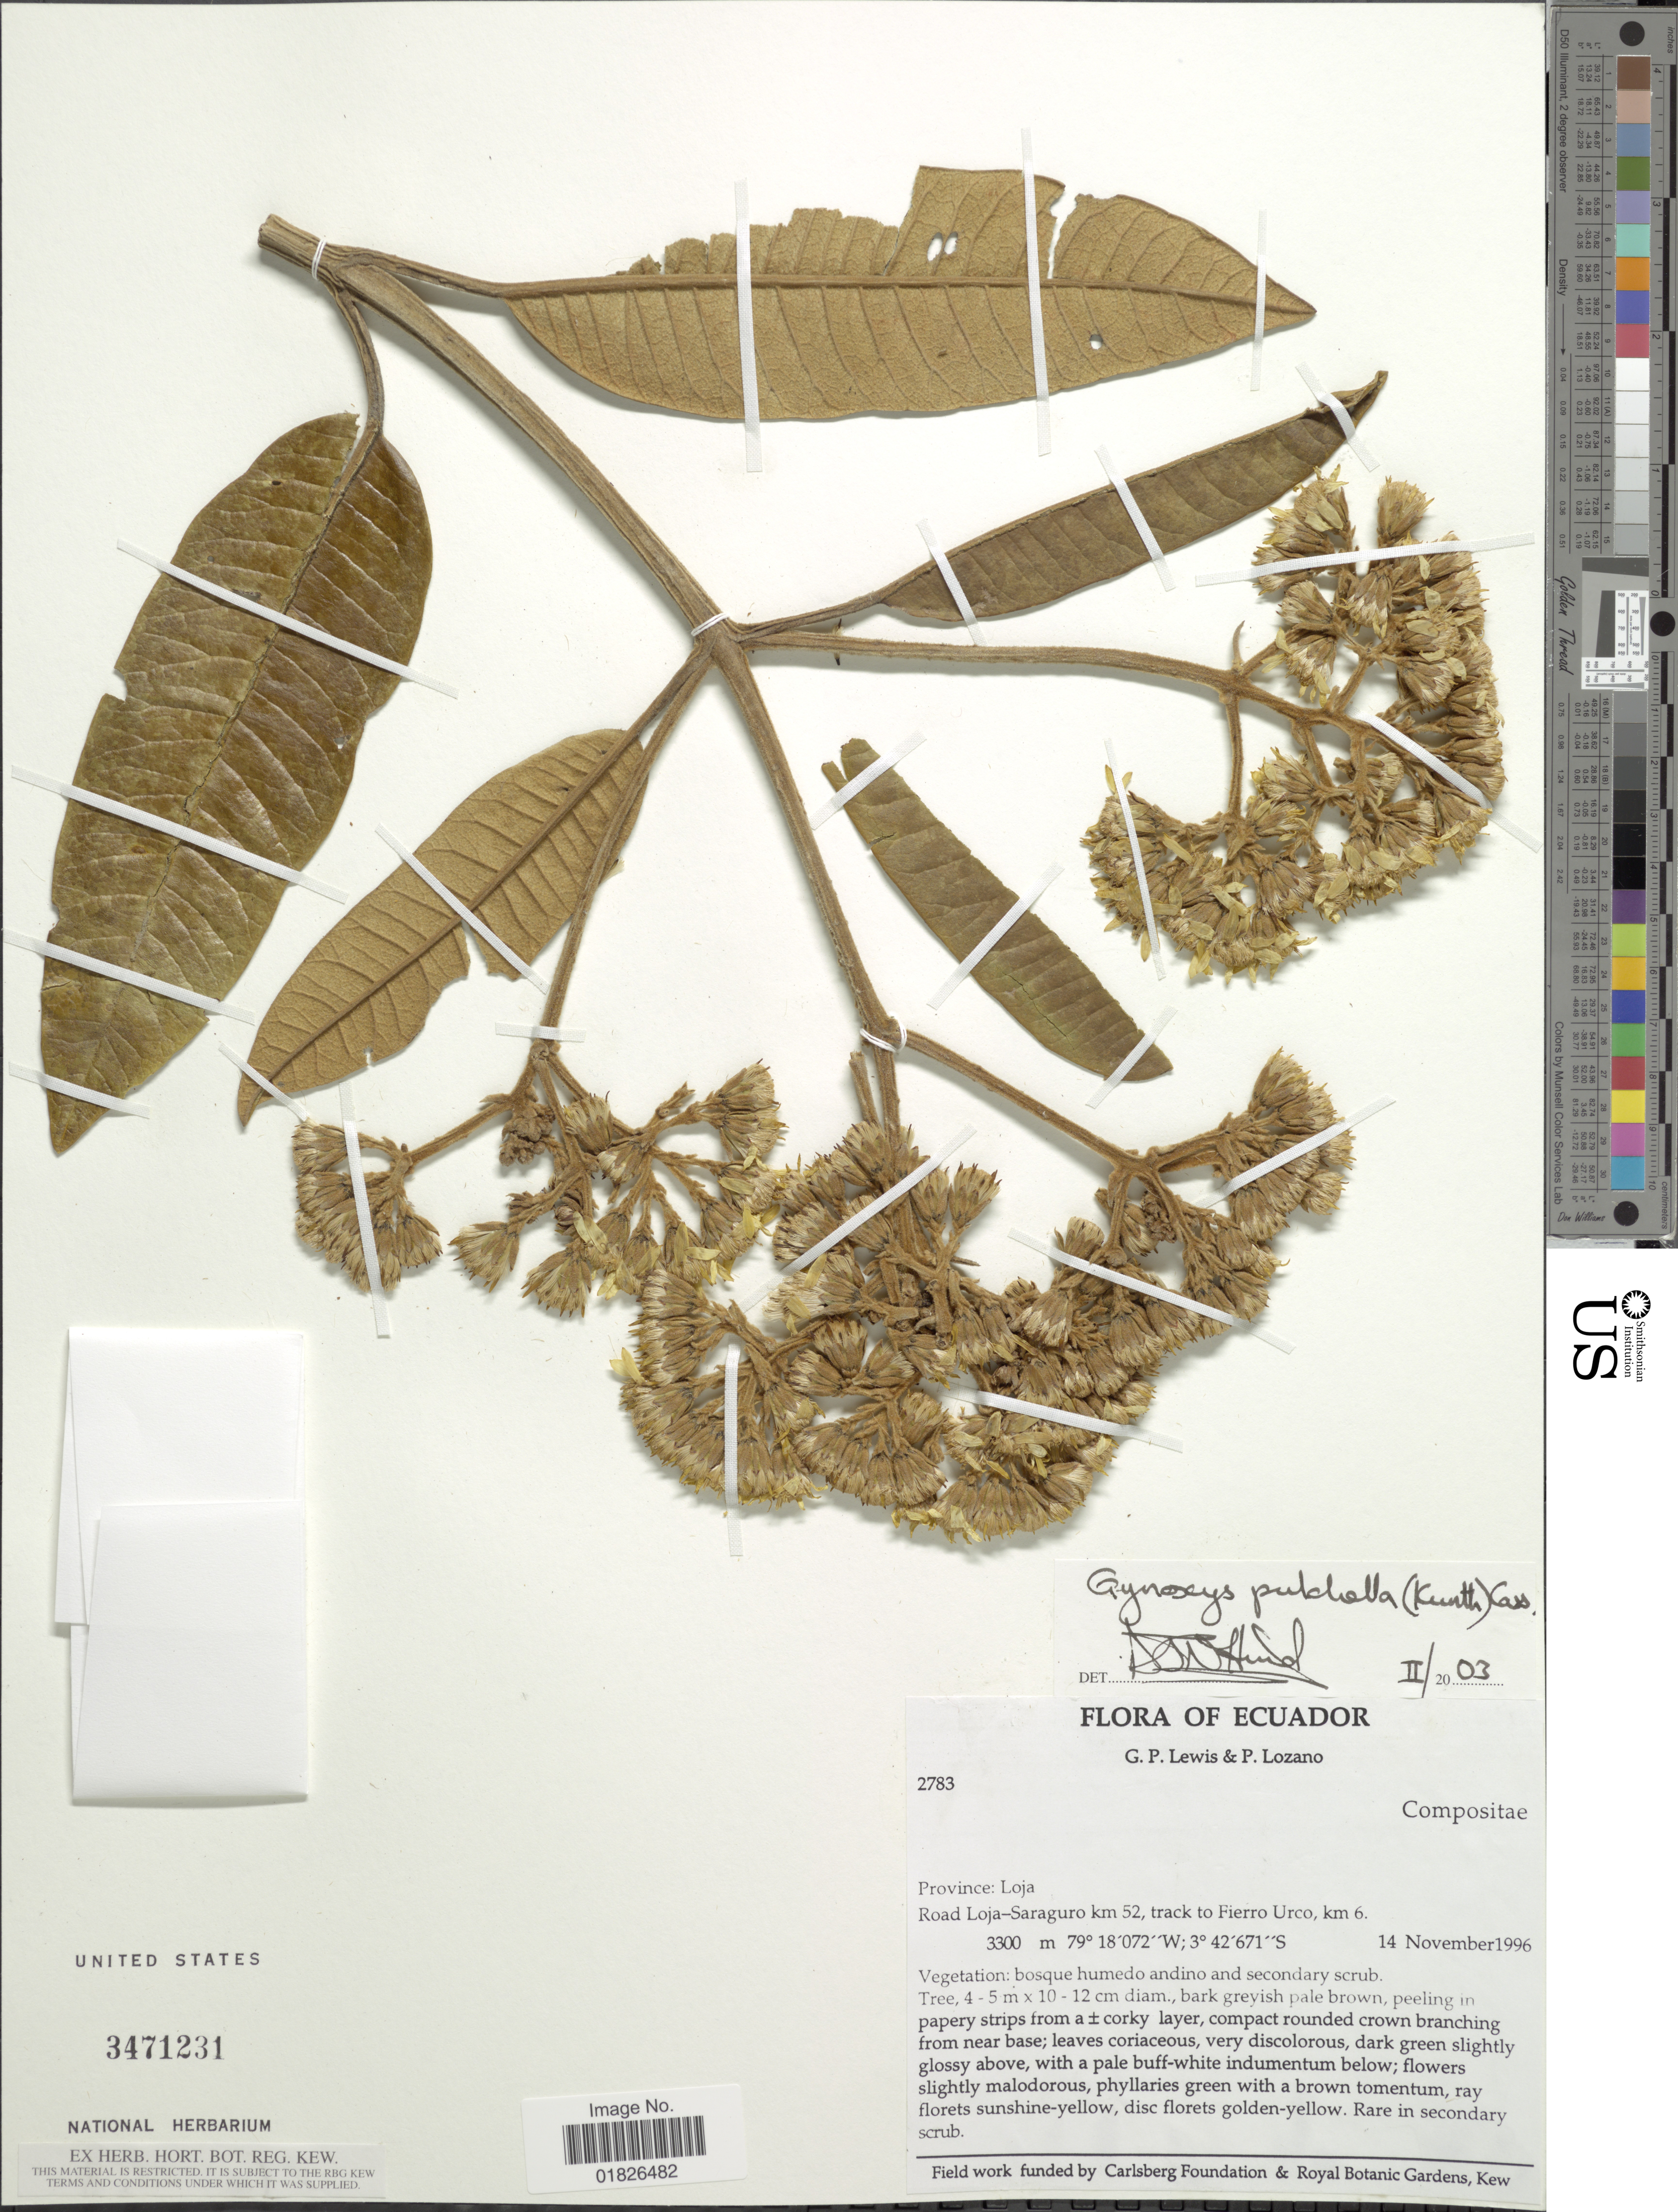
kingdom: Plantae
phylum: Tracheophyta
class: Magnoliopsida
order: Asterales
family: Asteraceae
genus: Gynoxys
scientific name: Gynoxys pulchella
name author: (Kunth) Cass.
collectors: G. P. Lewis & P. Lozano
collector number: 2783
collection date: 1996-11-14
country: Ecuador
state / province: Loja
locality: Road Loja-Saraguro km 52, track to Fierro Urco, km 6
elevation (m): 3300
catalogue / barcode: US 3471231